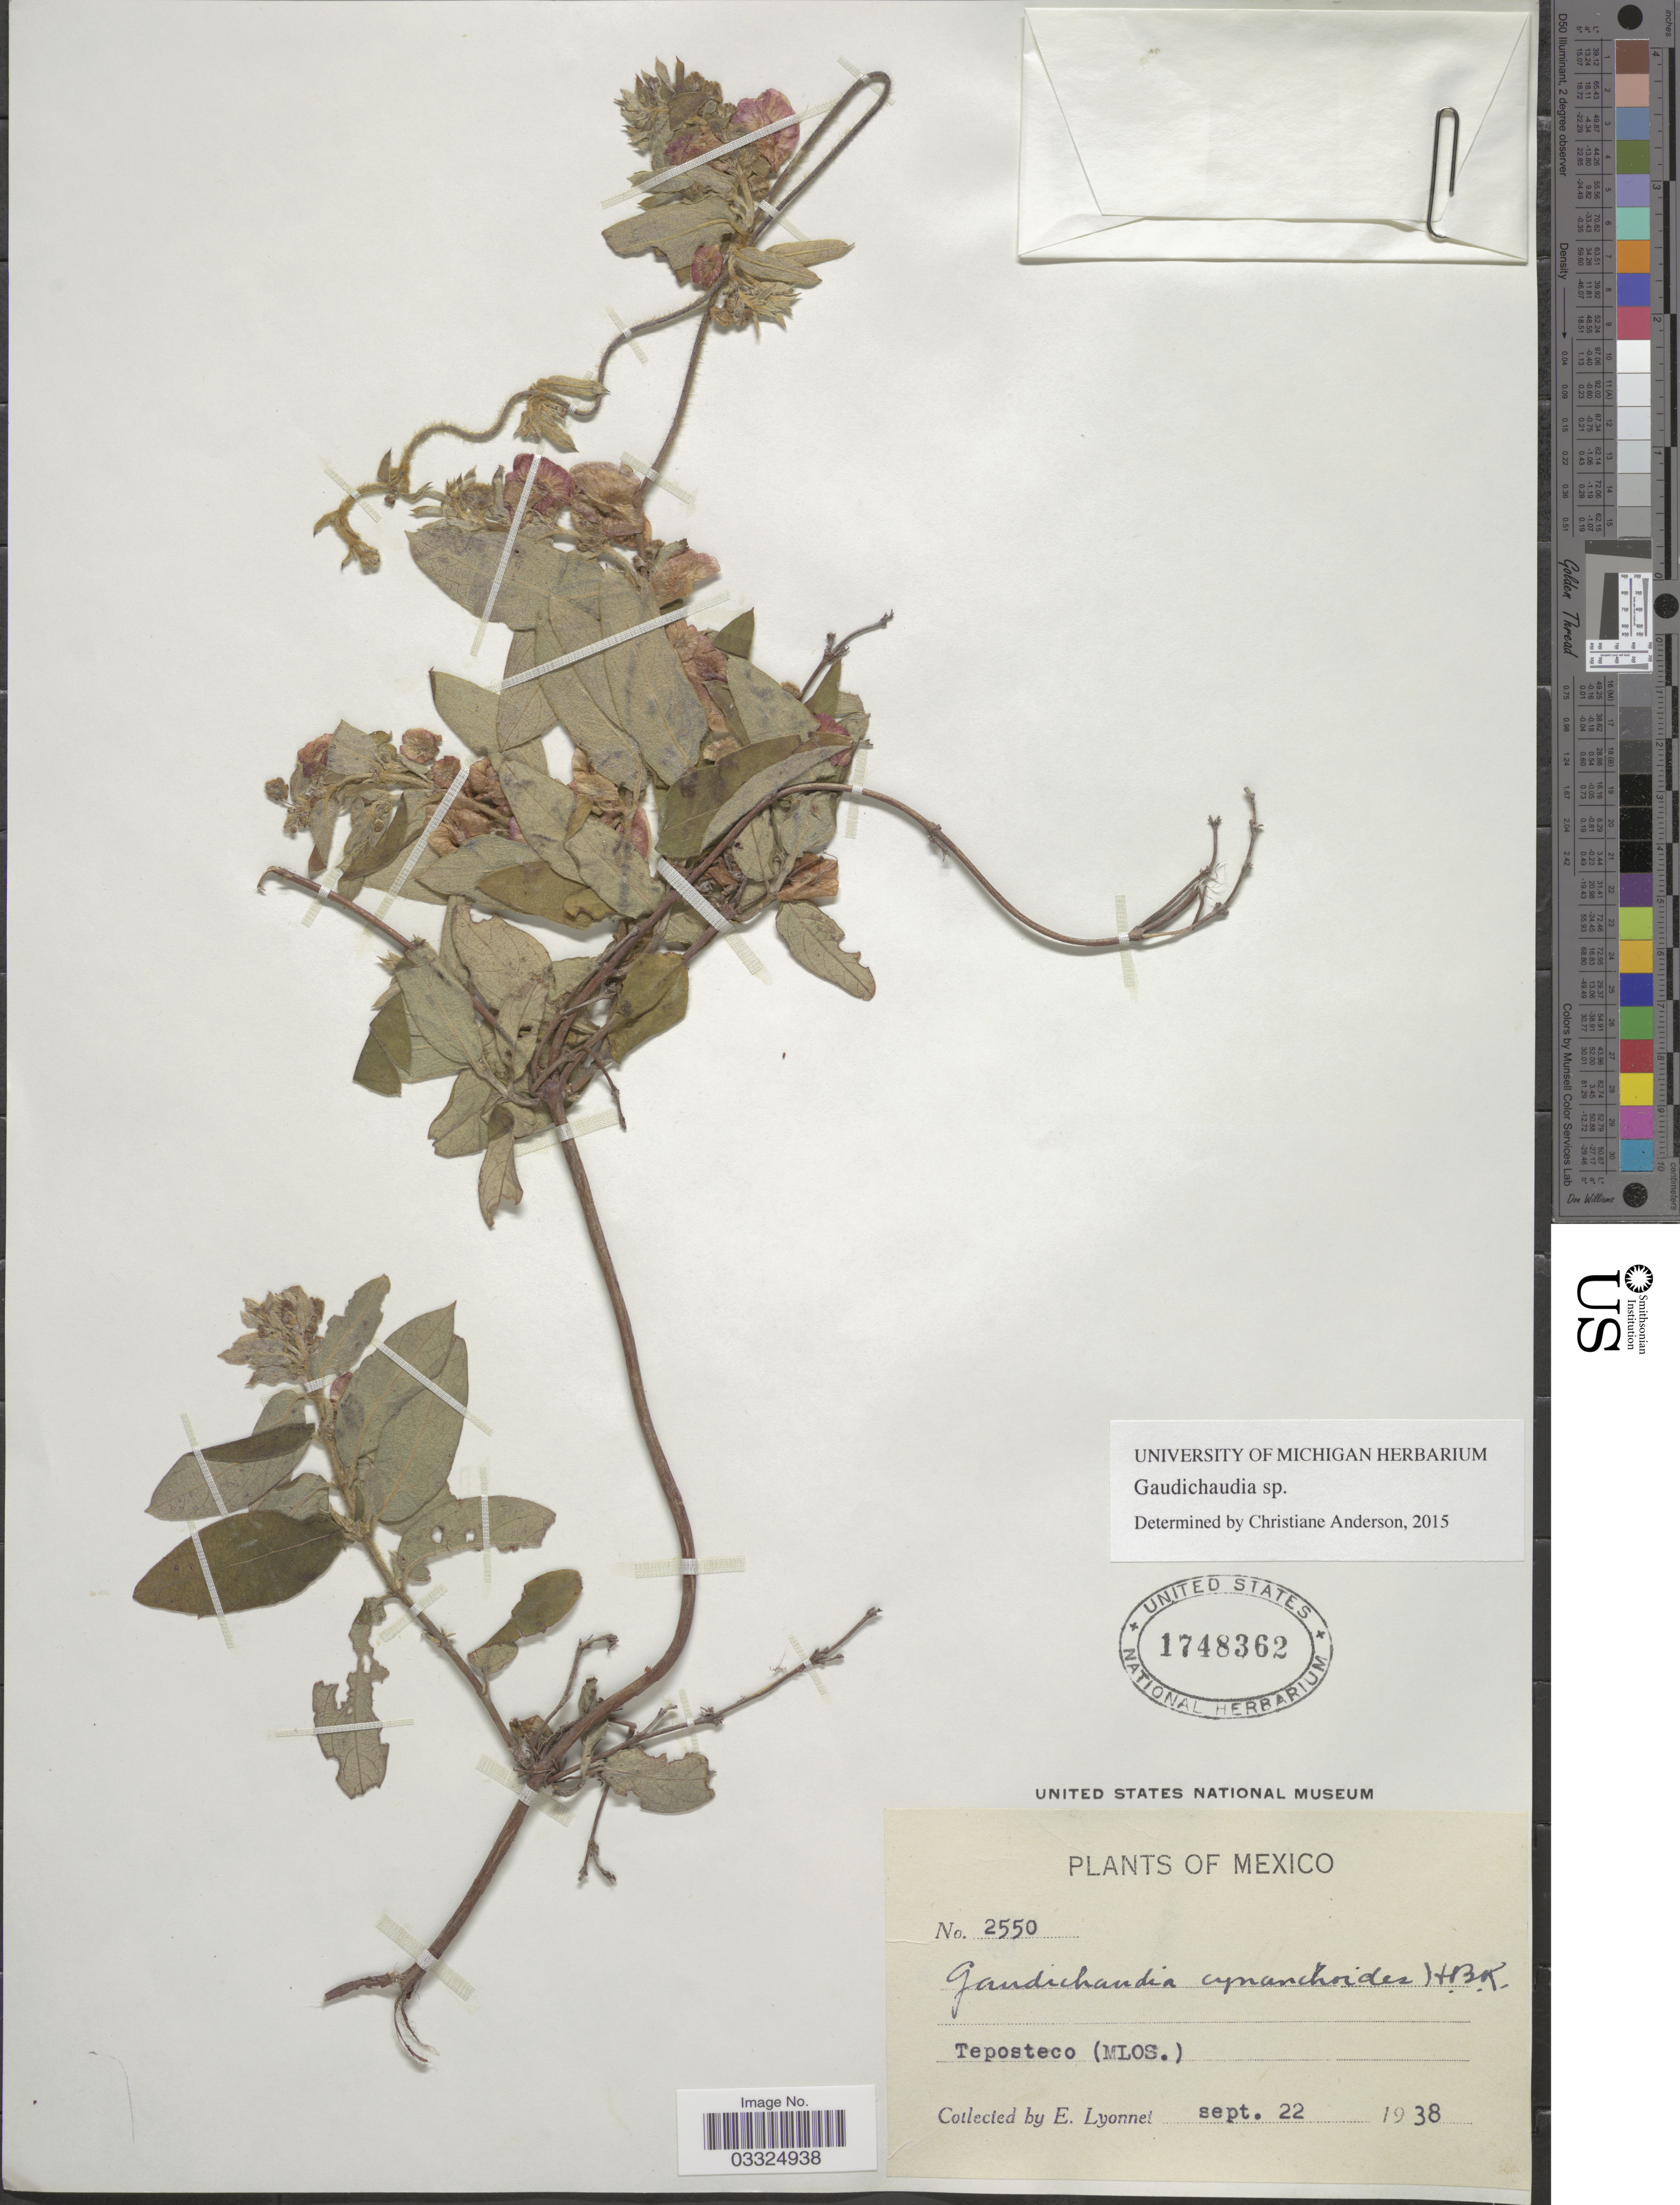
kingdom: Plantae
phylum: Tracheophyta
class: Magnoliopsida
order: Malpighiales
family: Malpighiaceae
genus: Gaudichaudia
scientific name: Gaudichaudia sp.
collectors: E. Lyonnet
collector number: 2550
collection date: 1938-09-22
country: Mexico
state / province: Morelos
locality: Teposteco.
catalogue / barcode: US 1748362